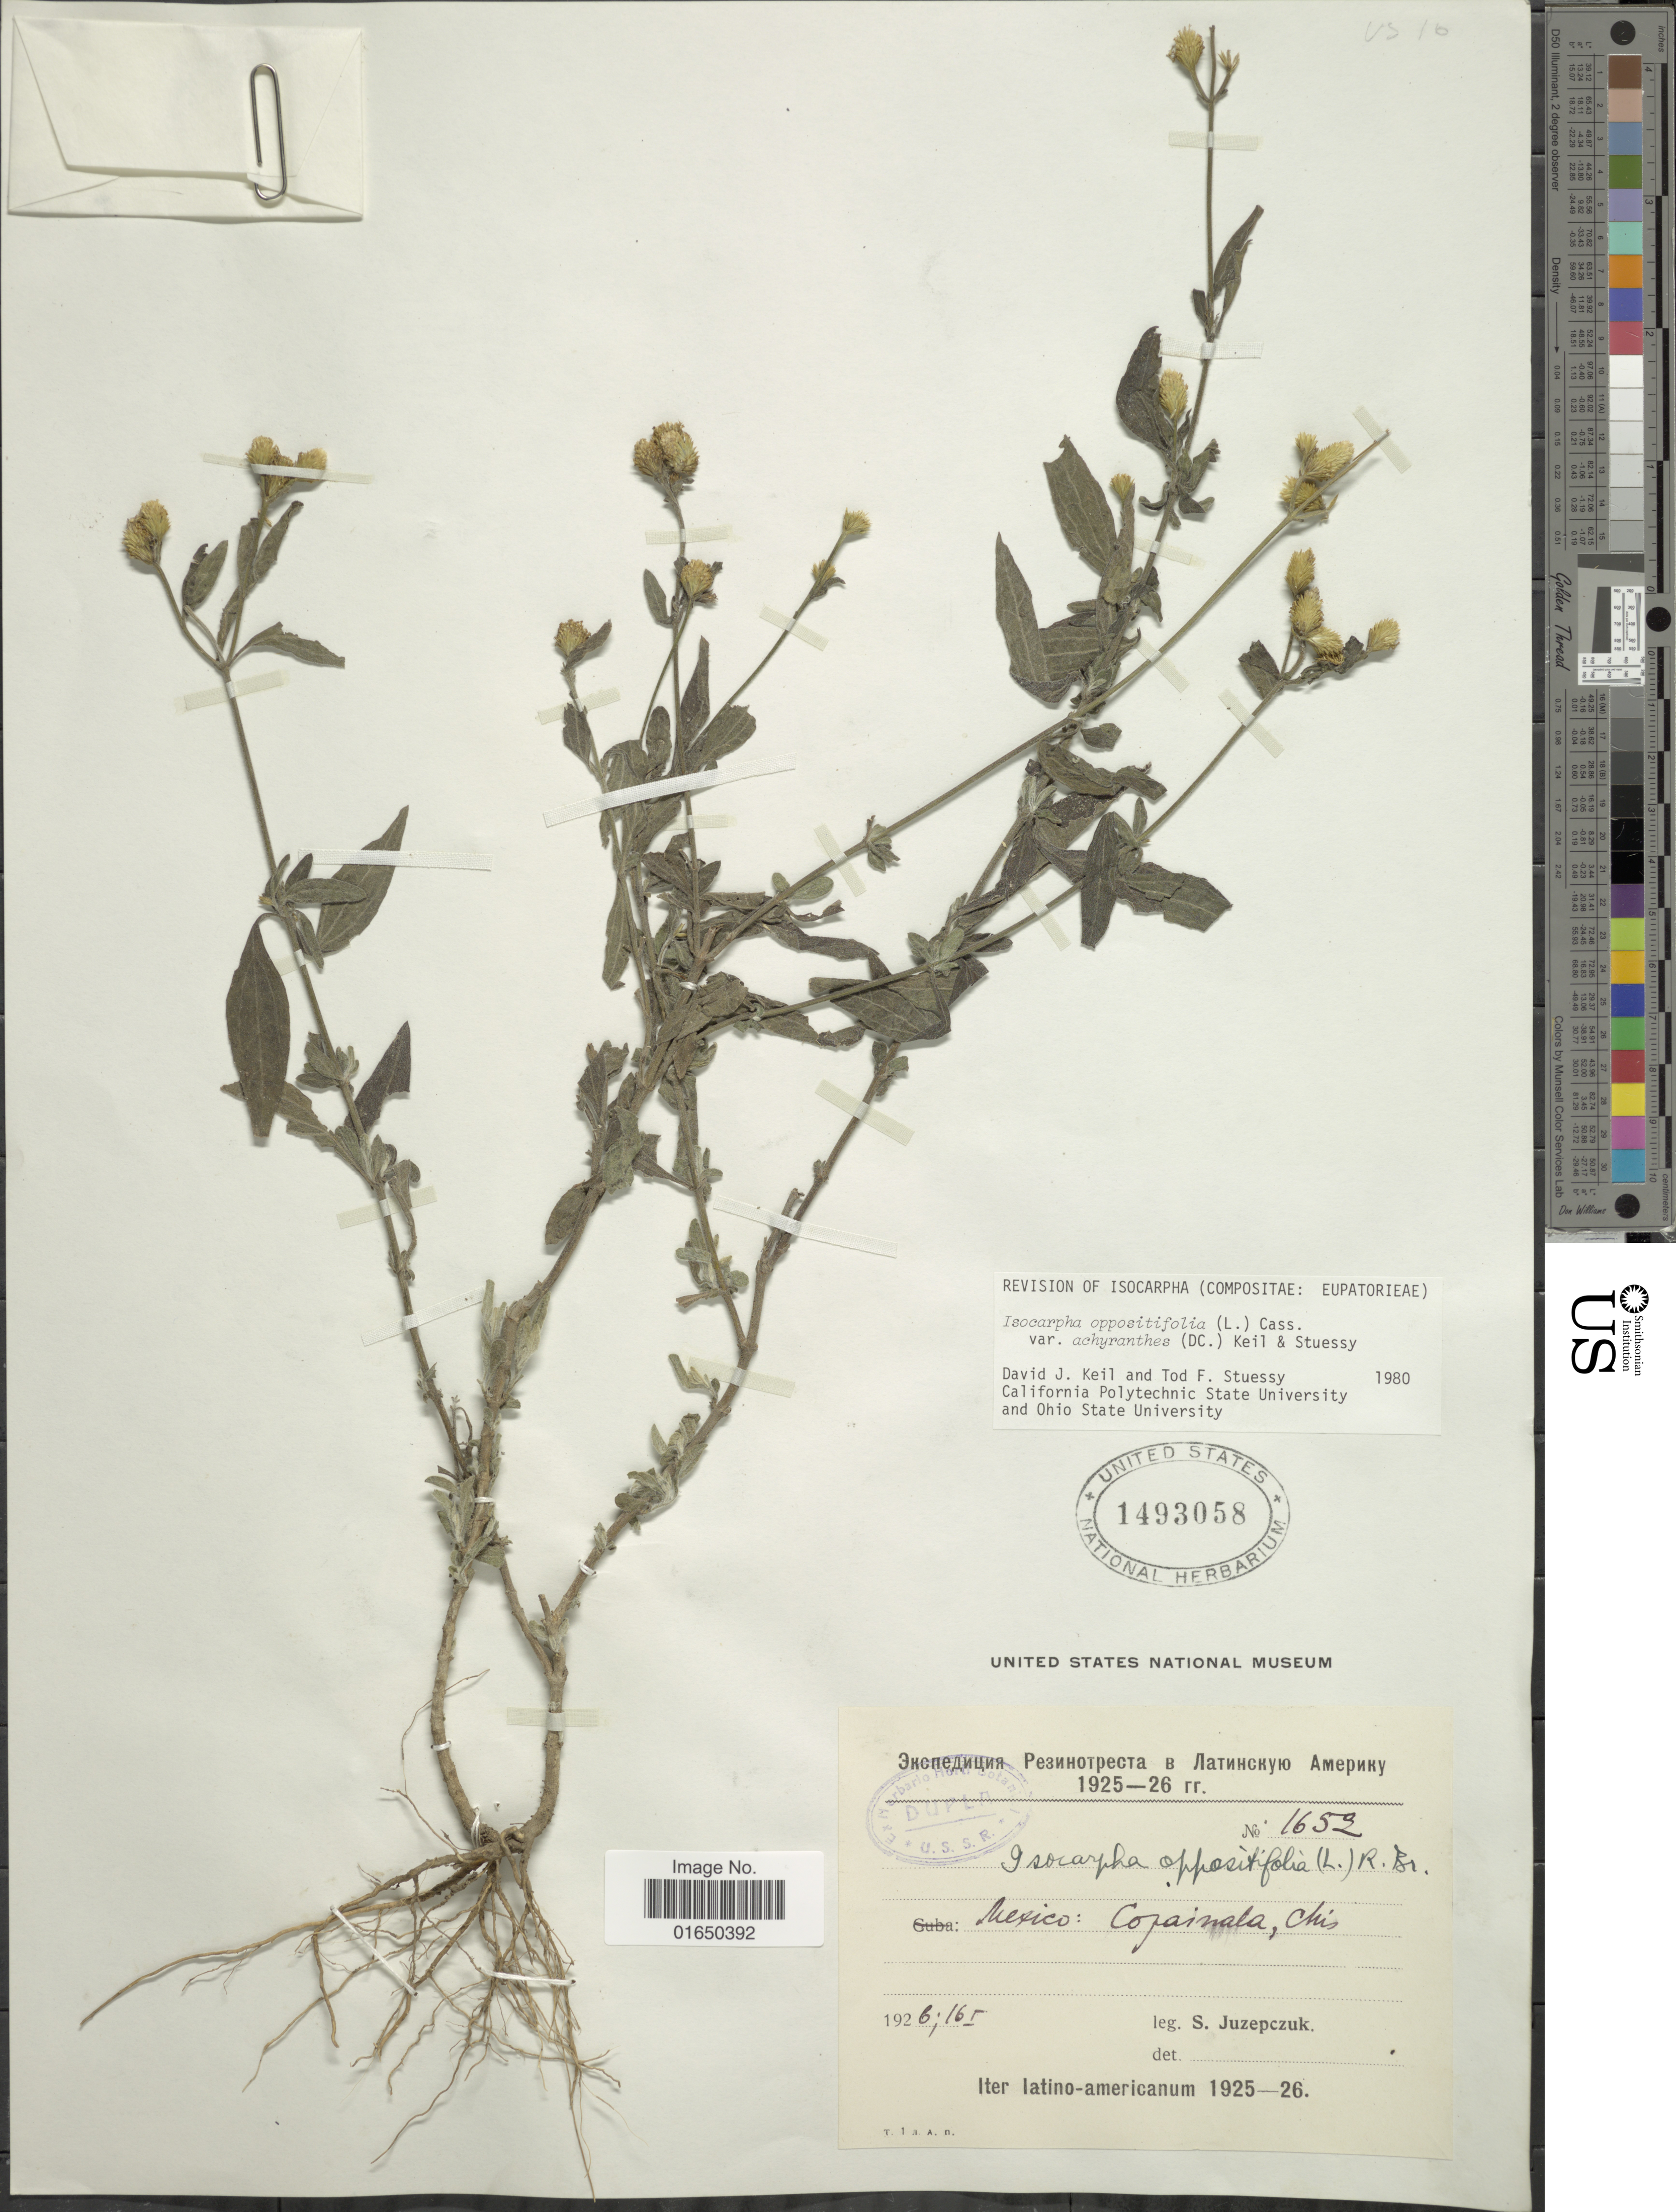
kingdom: Plantae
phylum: Tracheophyta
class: Magnoliopsida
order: Asterales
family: Asteraceae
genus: Isocarpha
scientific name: Isocarpha oppositifolia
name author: (L.) Cass.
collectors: S. V. Juzepczuk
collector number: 1652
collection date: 1926-01-16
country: Mexico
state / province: Chiapas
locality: Copainala, Chis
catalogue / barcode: US 1493058